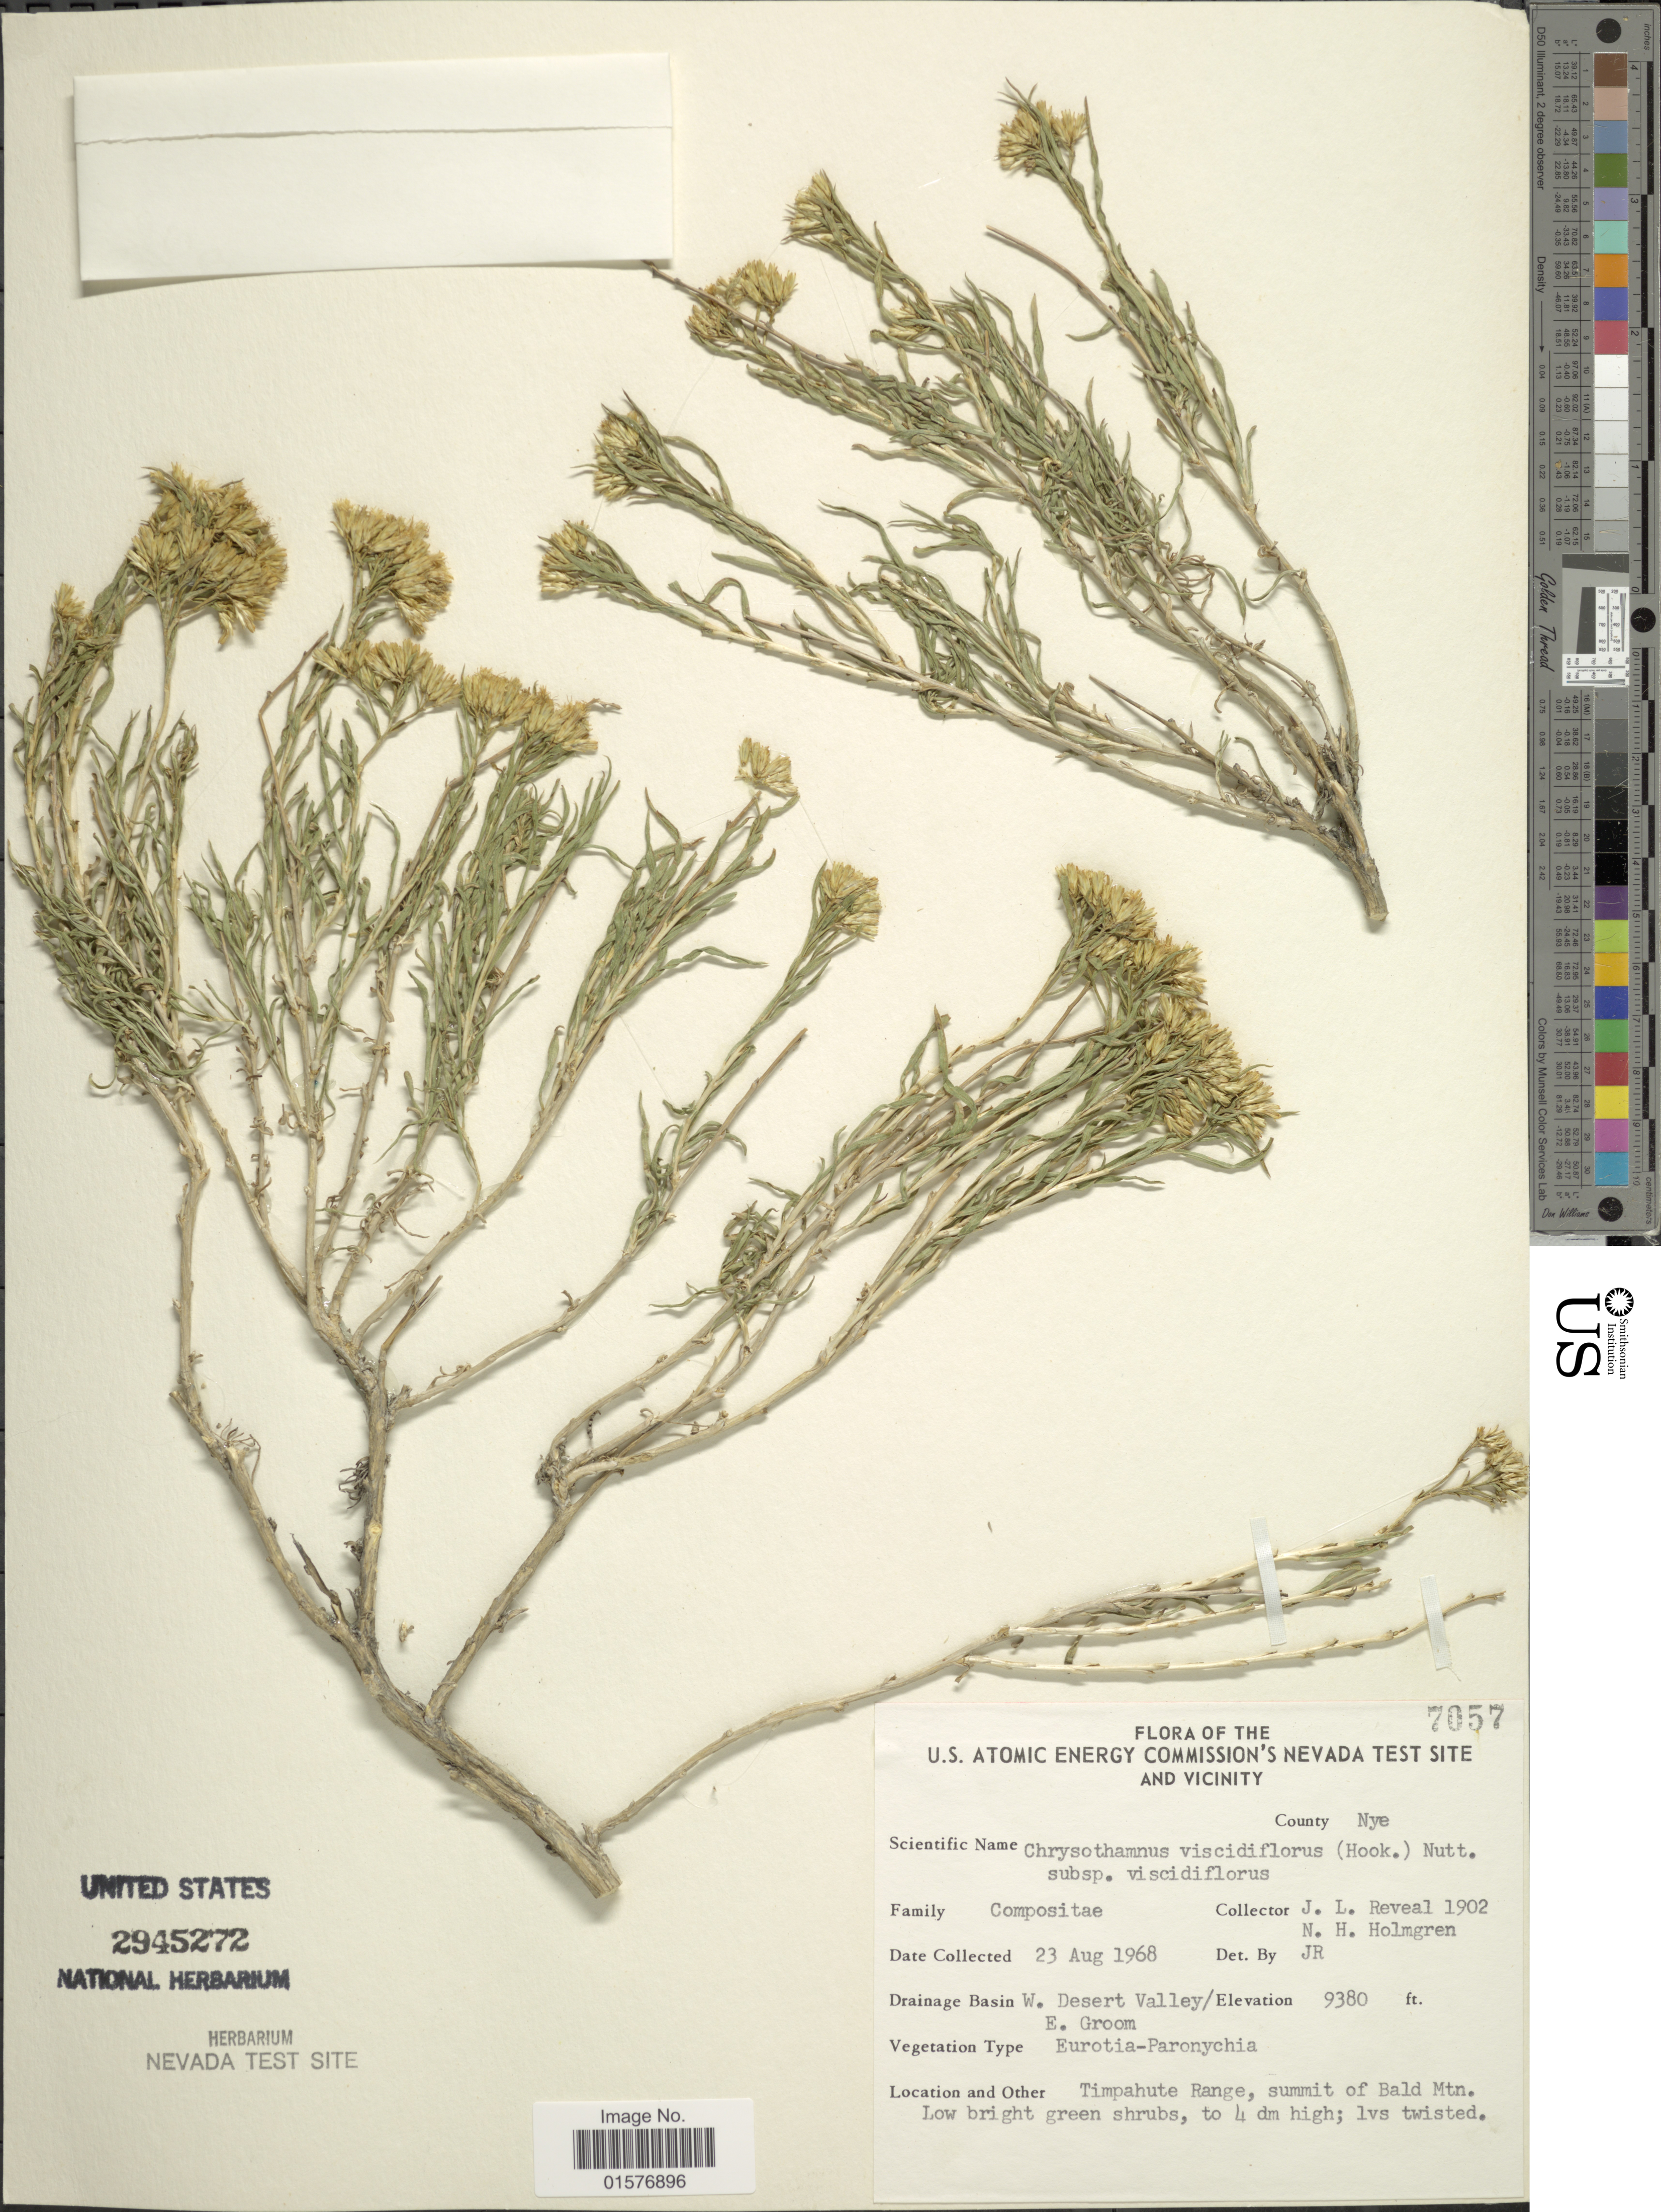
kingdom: Plantae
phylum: Tracheophyta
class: Magnoliopsida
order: Asterales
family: Asteraceae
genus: Chrysothamnus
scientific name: Chrysothamnus viscidiflorus subsp. viscidiflorus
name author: (Hook.) Nutt.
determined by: Urbatsch, Lowell E., Curator (LSU), Louisiana State University (UNITED STATES)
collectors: J. L. Reveal & N. H. Holmgren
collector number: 1902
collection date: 1968-08-23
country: United States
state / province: Nevada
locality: U.S. Atomic Energy Commission's Nevada Test Site And Vicinity, County Nye, Drainage Basin W. Desert Valley/ E. Groom, Timpahute Range, summit of Bald Mtn.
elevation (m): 2859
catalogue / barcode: US 2945272